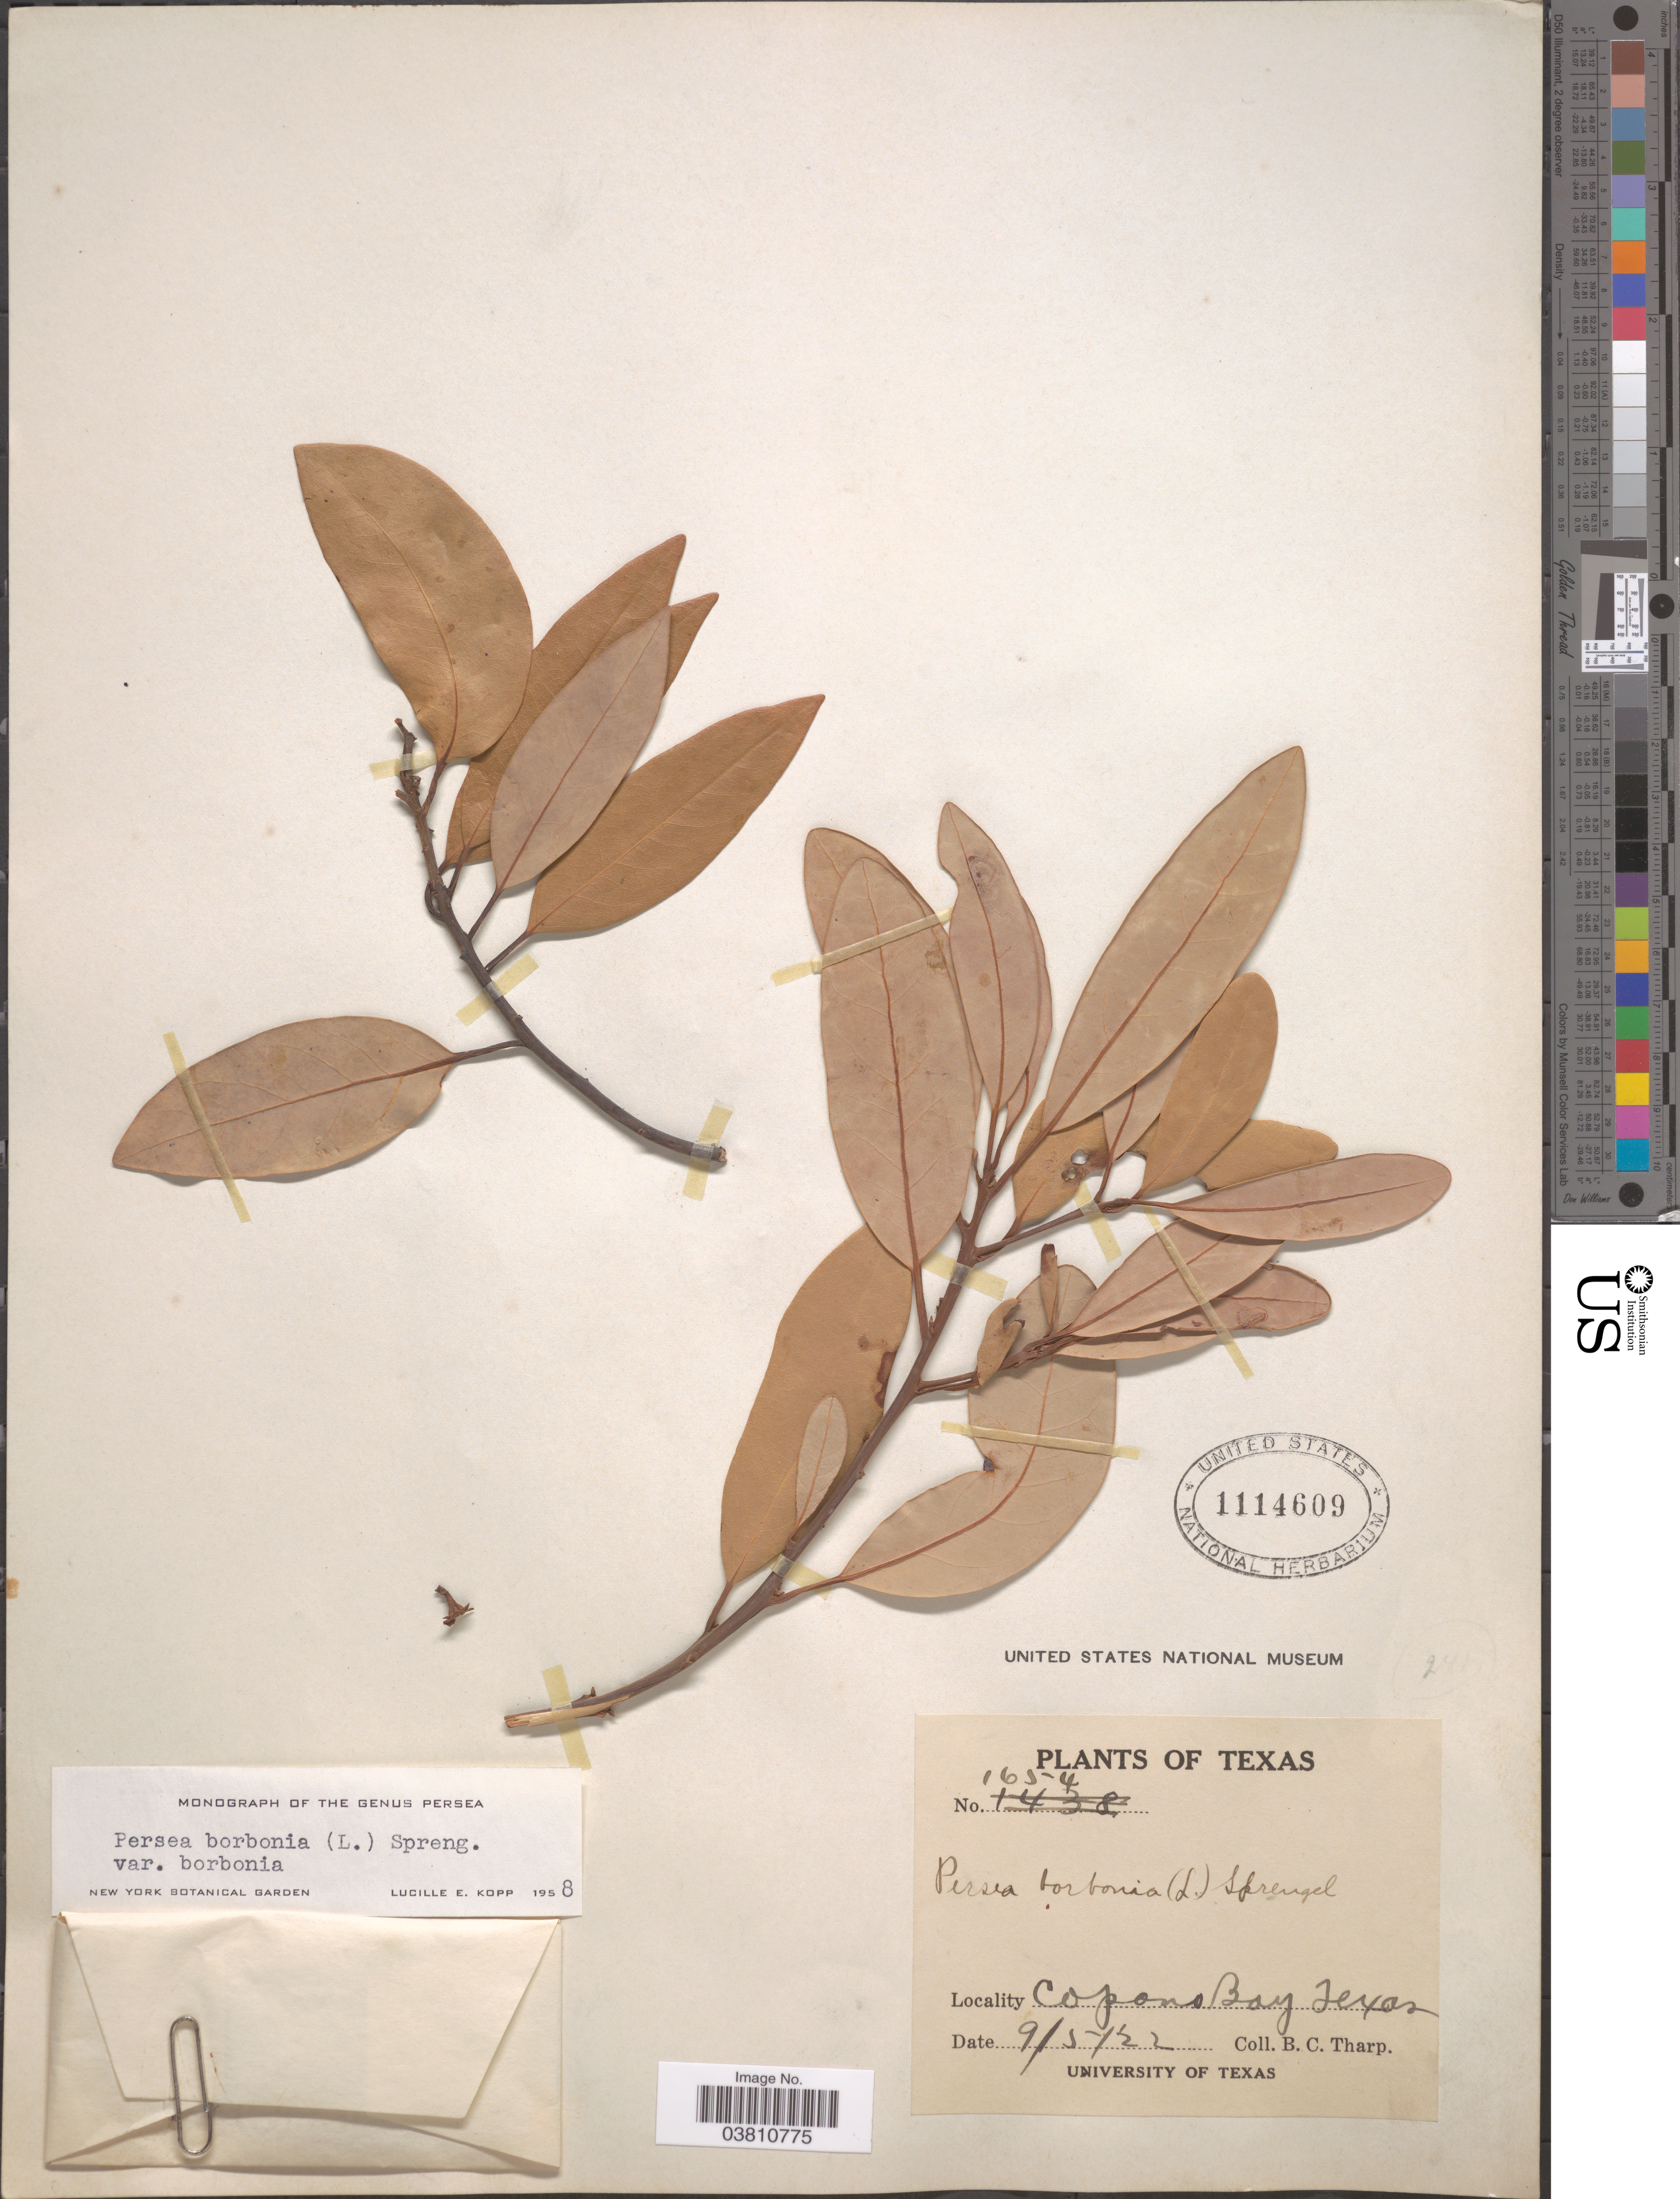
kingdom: Plantae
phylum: Tracheophyta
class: Magnoliopsida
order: Laurales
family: Lauraceae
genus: Persea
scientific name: Persea borbonia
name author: (L.) Spreng.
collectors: B. C. Tharp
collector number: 1654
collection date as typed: Transcribed d/m/y: 5/9/22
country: United States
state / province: Texas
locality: Copons Bay.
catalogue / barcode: US 1114609